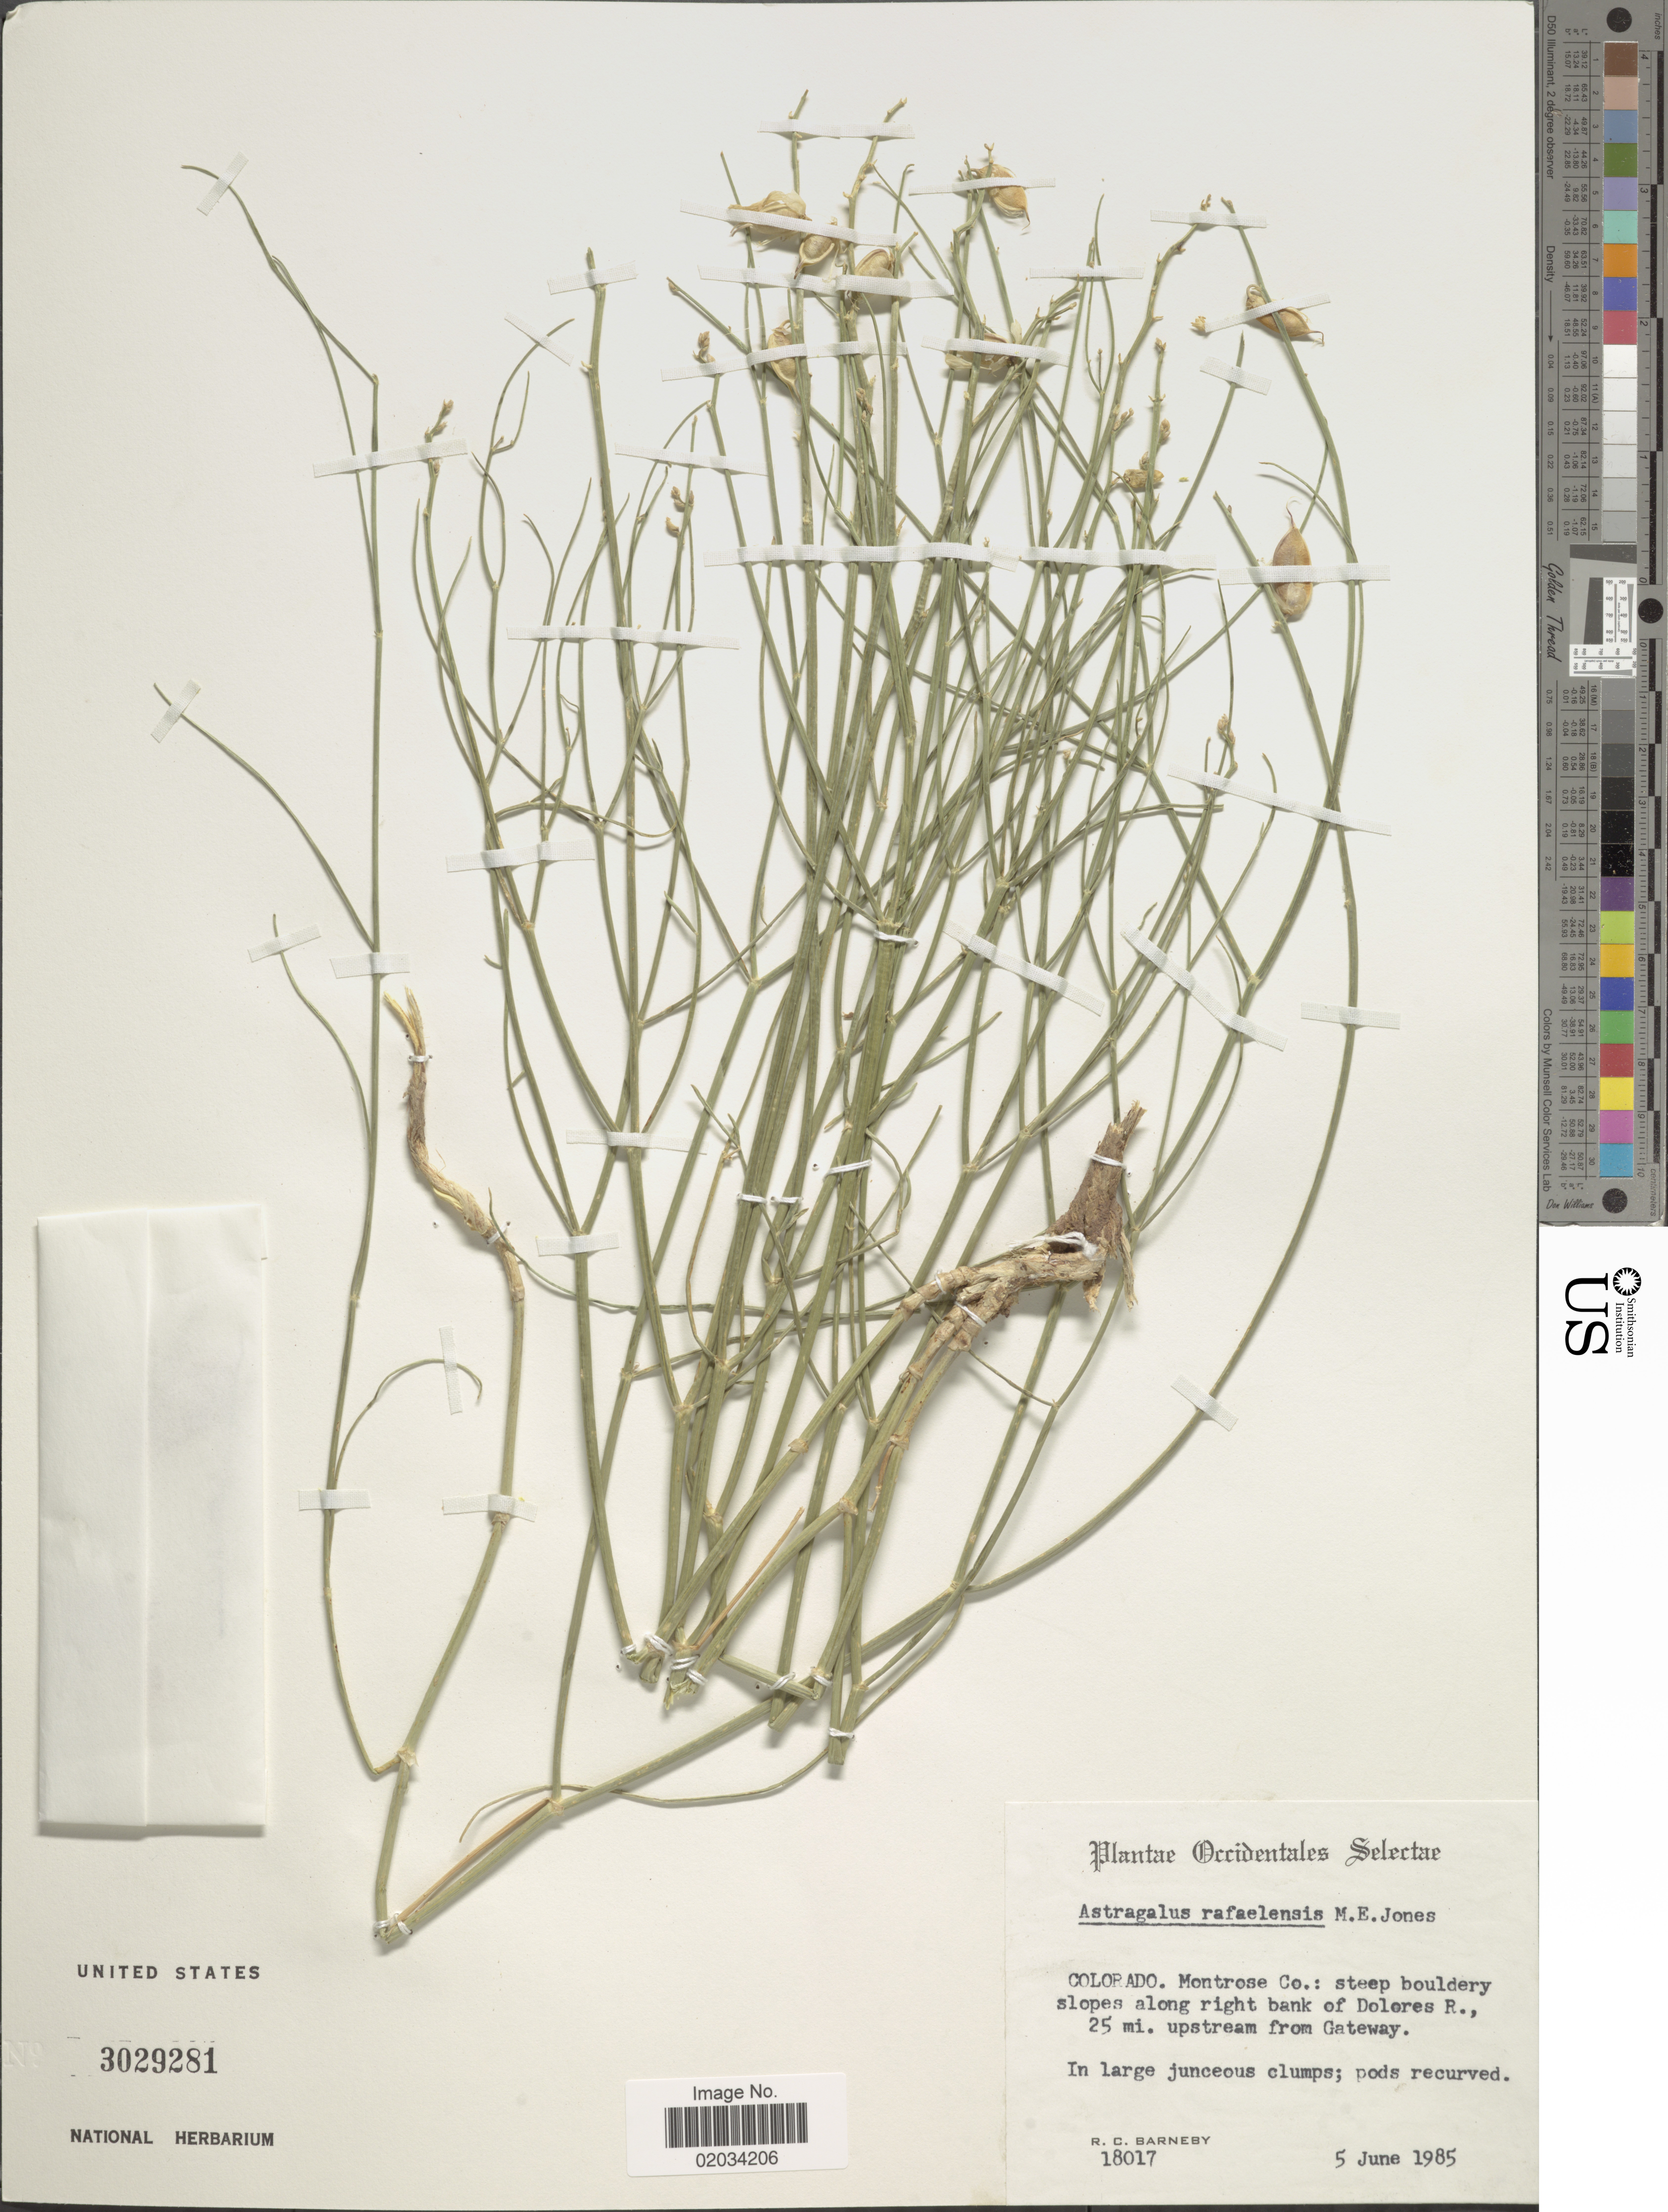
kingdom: Plantae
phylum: Tracheophyta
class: Magnoliopsida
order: Fabales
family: Fabaceae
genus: Astragalus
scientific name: Astragalus rafaelensis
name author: M.E. Jones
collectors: R. C. Barneby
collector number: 18017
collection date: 1985-06-05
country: United States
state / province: Colorado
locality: Colorado: Montrose Co: steep bouldery slopes along right bank of Dolores R., 25 miles upstream from Gateway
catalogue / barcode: US 3029281